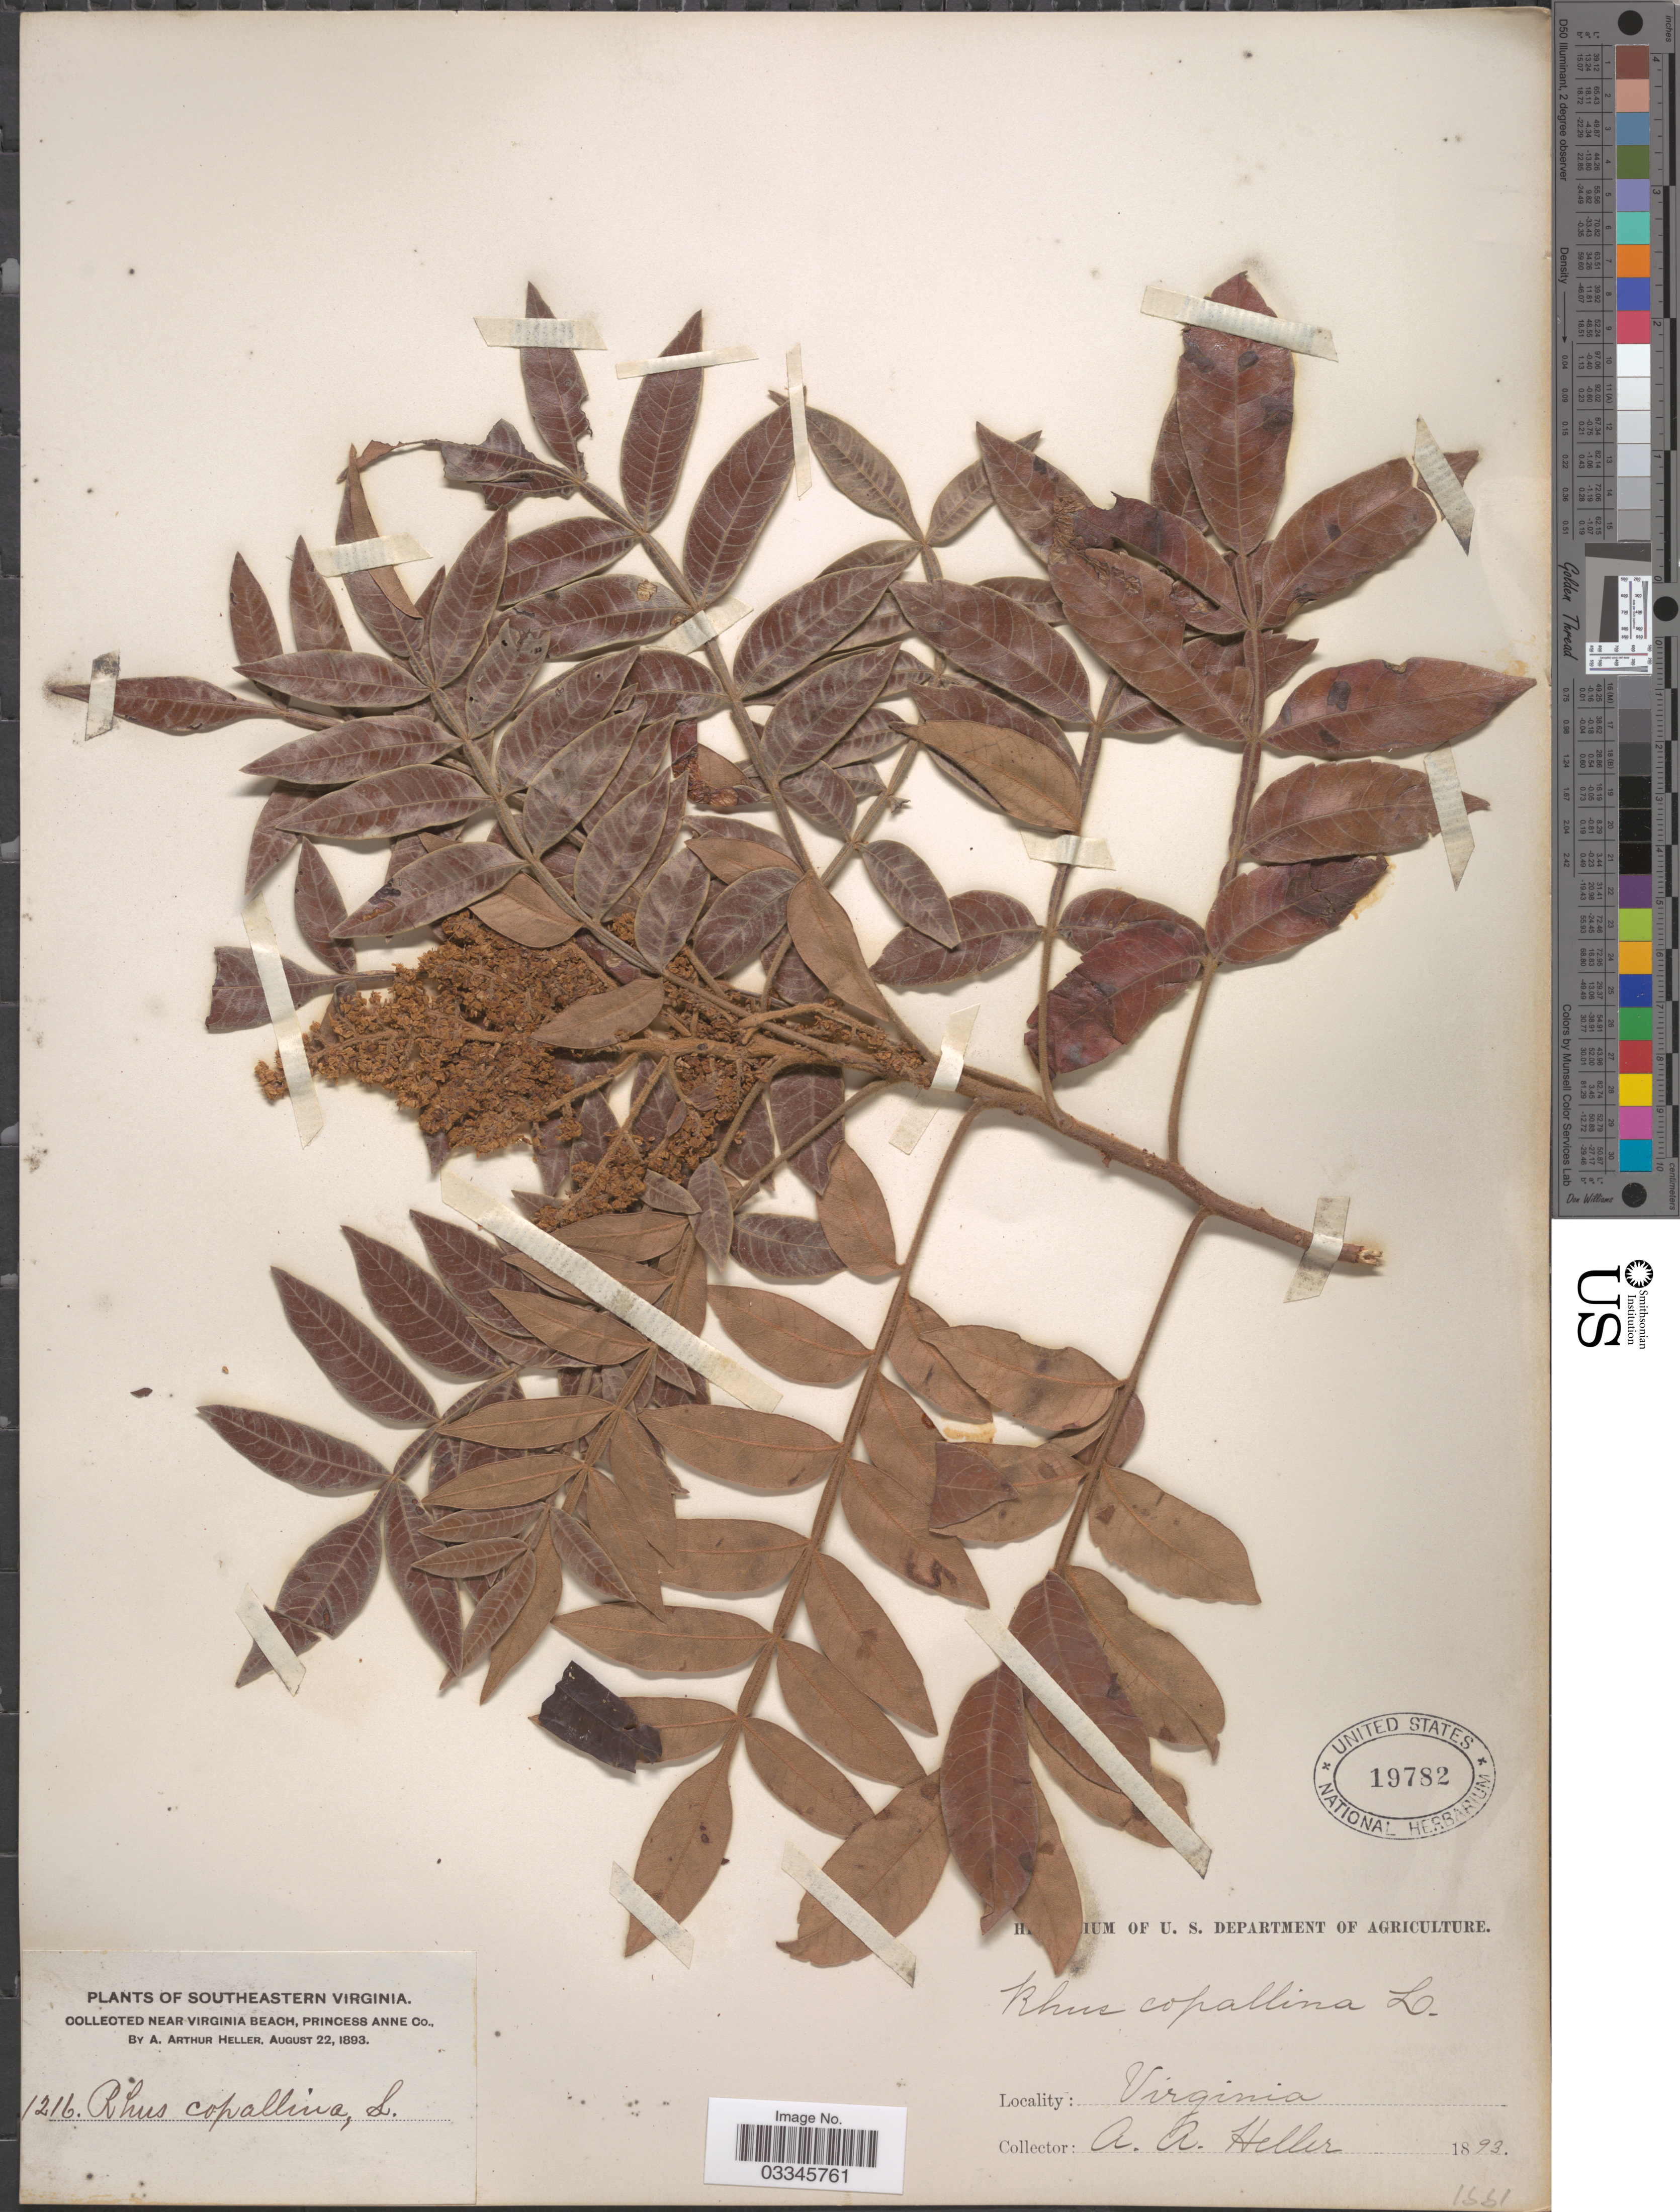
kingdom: Plantae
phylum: Tracheophyta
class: Magnoliopsida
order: Sapindales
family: Anacardiaceae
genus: Rhus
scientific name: Rhus copallinum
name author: L.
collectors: A. A. Heller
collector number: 1216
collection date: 1893-08-22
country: United States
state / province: Virginia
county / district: Rappahannock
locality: Southerastern Virginia. Near Virginia Beach, Princess Anne Co.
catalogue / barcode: US 19782